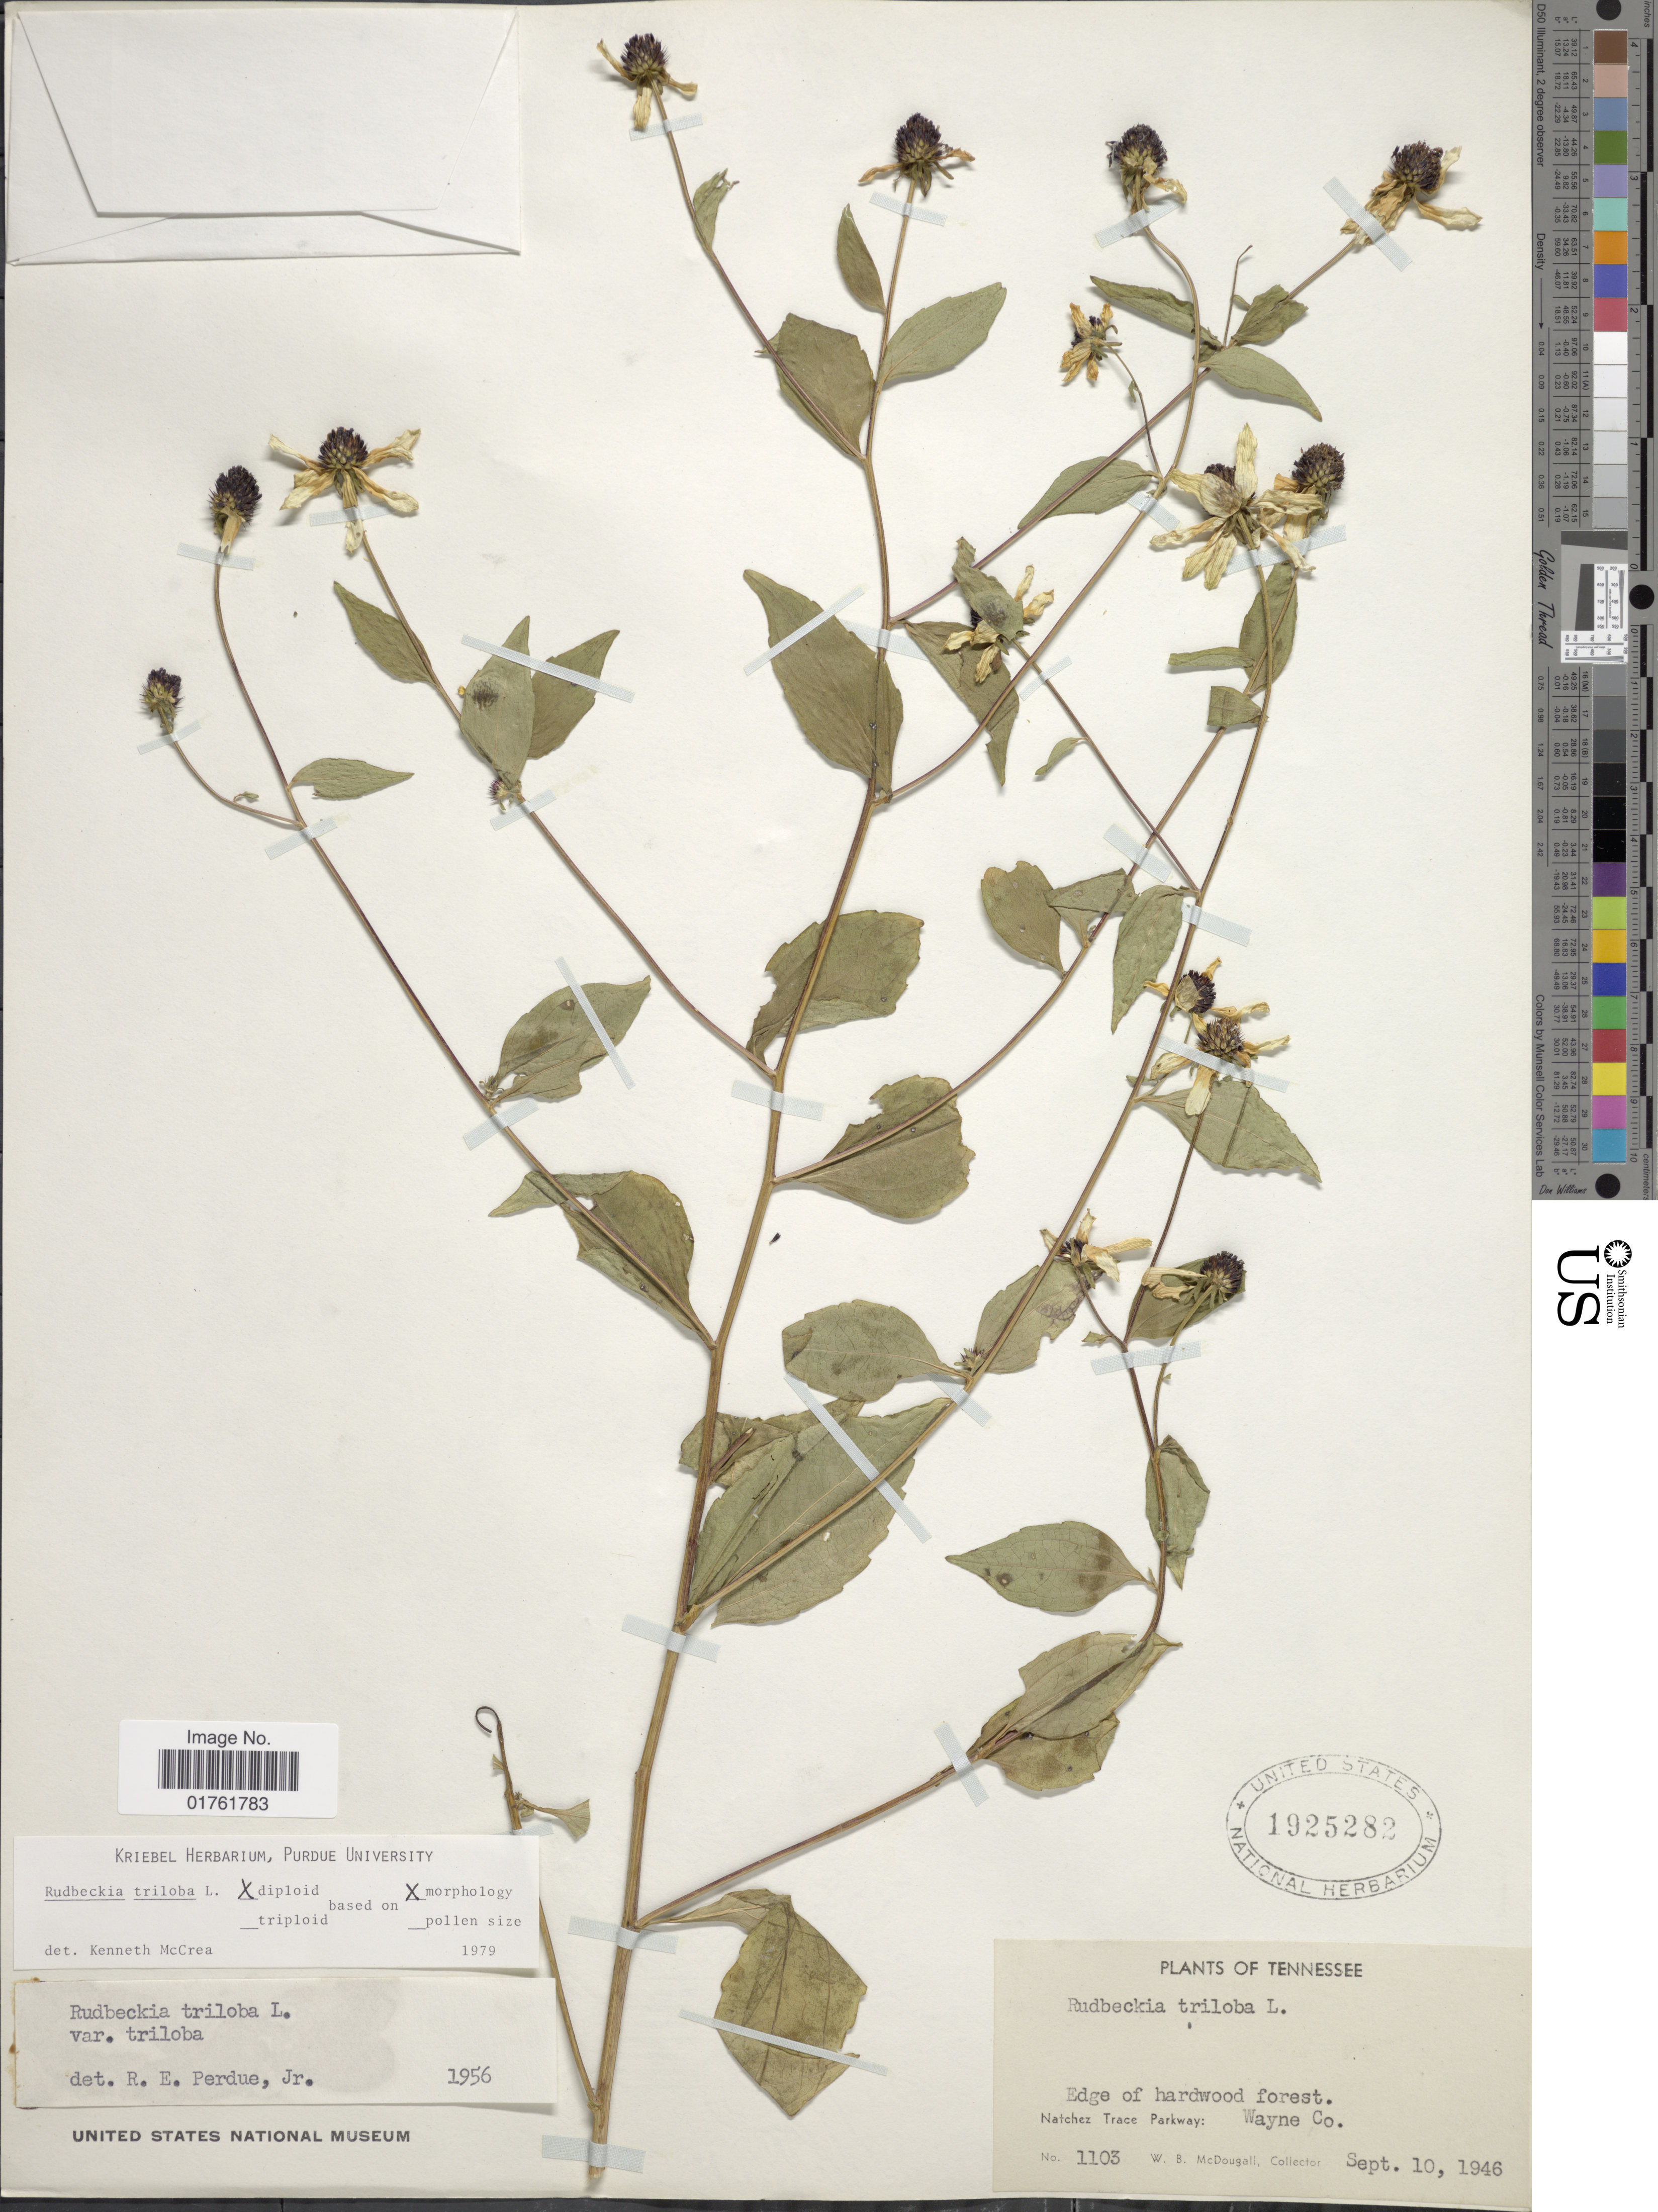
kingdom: Plantae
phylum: Tracheophyta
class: Magnoliopsida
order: Asterales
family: Asteraceae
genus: Rudbeckia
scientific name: Rudbeckia triloba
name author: L.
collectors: W. B. McDougall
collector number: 1103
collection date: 1946-09-10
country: United States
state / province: Tennessee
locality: Edge of hardwood forest. Natchez Trace Parkway: Wayne Co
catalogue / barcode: US 1925282